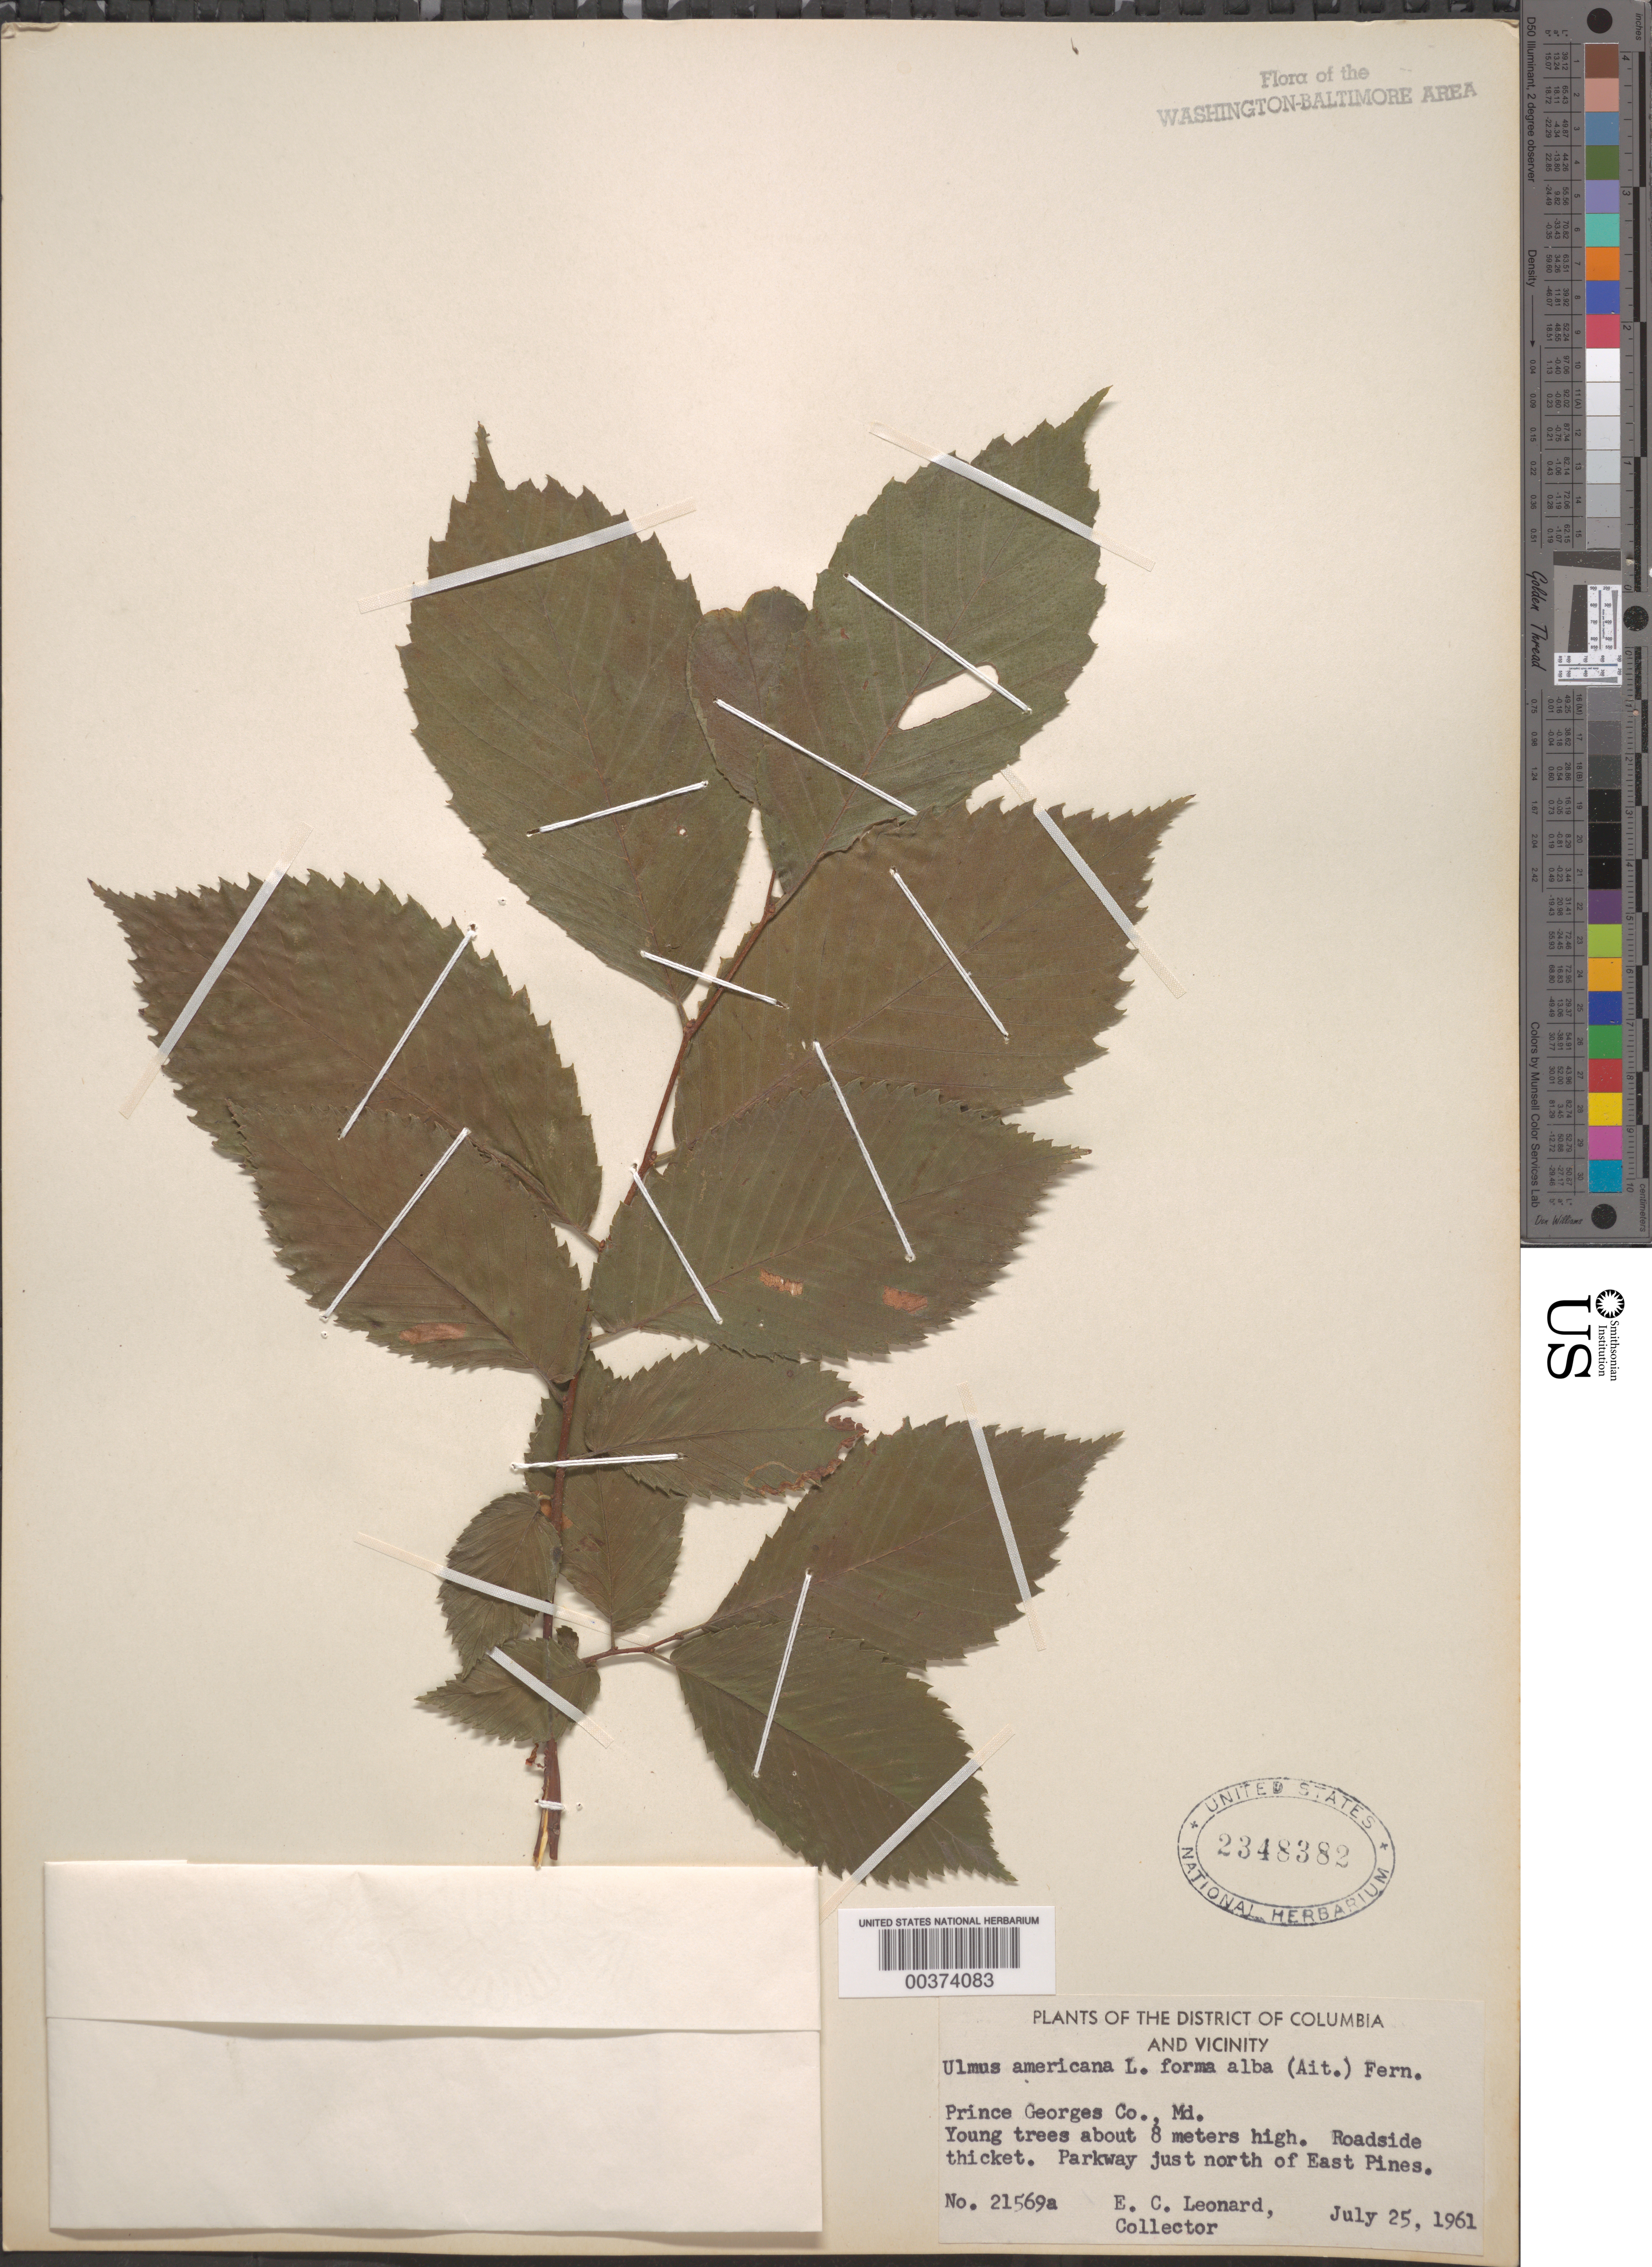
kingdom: Plantae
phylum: Tracheophyta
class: Magnoliopsida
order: Rosales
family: Ulmaceae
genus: Ulmus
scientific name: Ulmus americana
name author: L.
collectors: E. C. Leonard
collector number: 21569A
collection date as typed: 25 Jul 1961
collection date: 1961-07-25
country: United States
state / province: Maryland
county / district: Prince George's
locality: North of East Pines, Parkway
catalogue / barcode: US 2348382